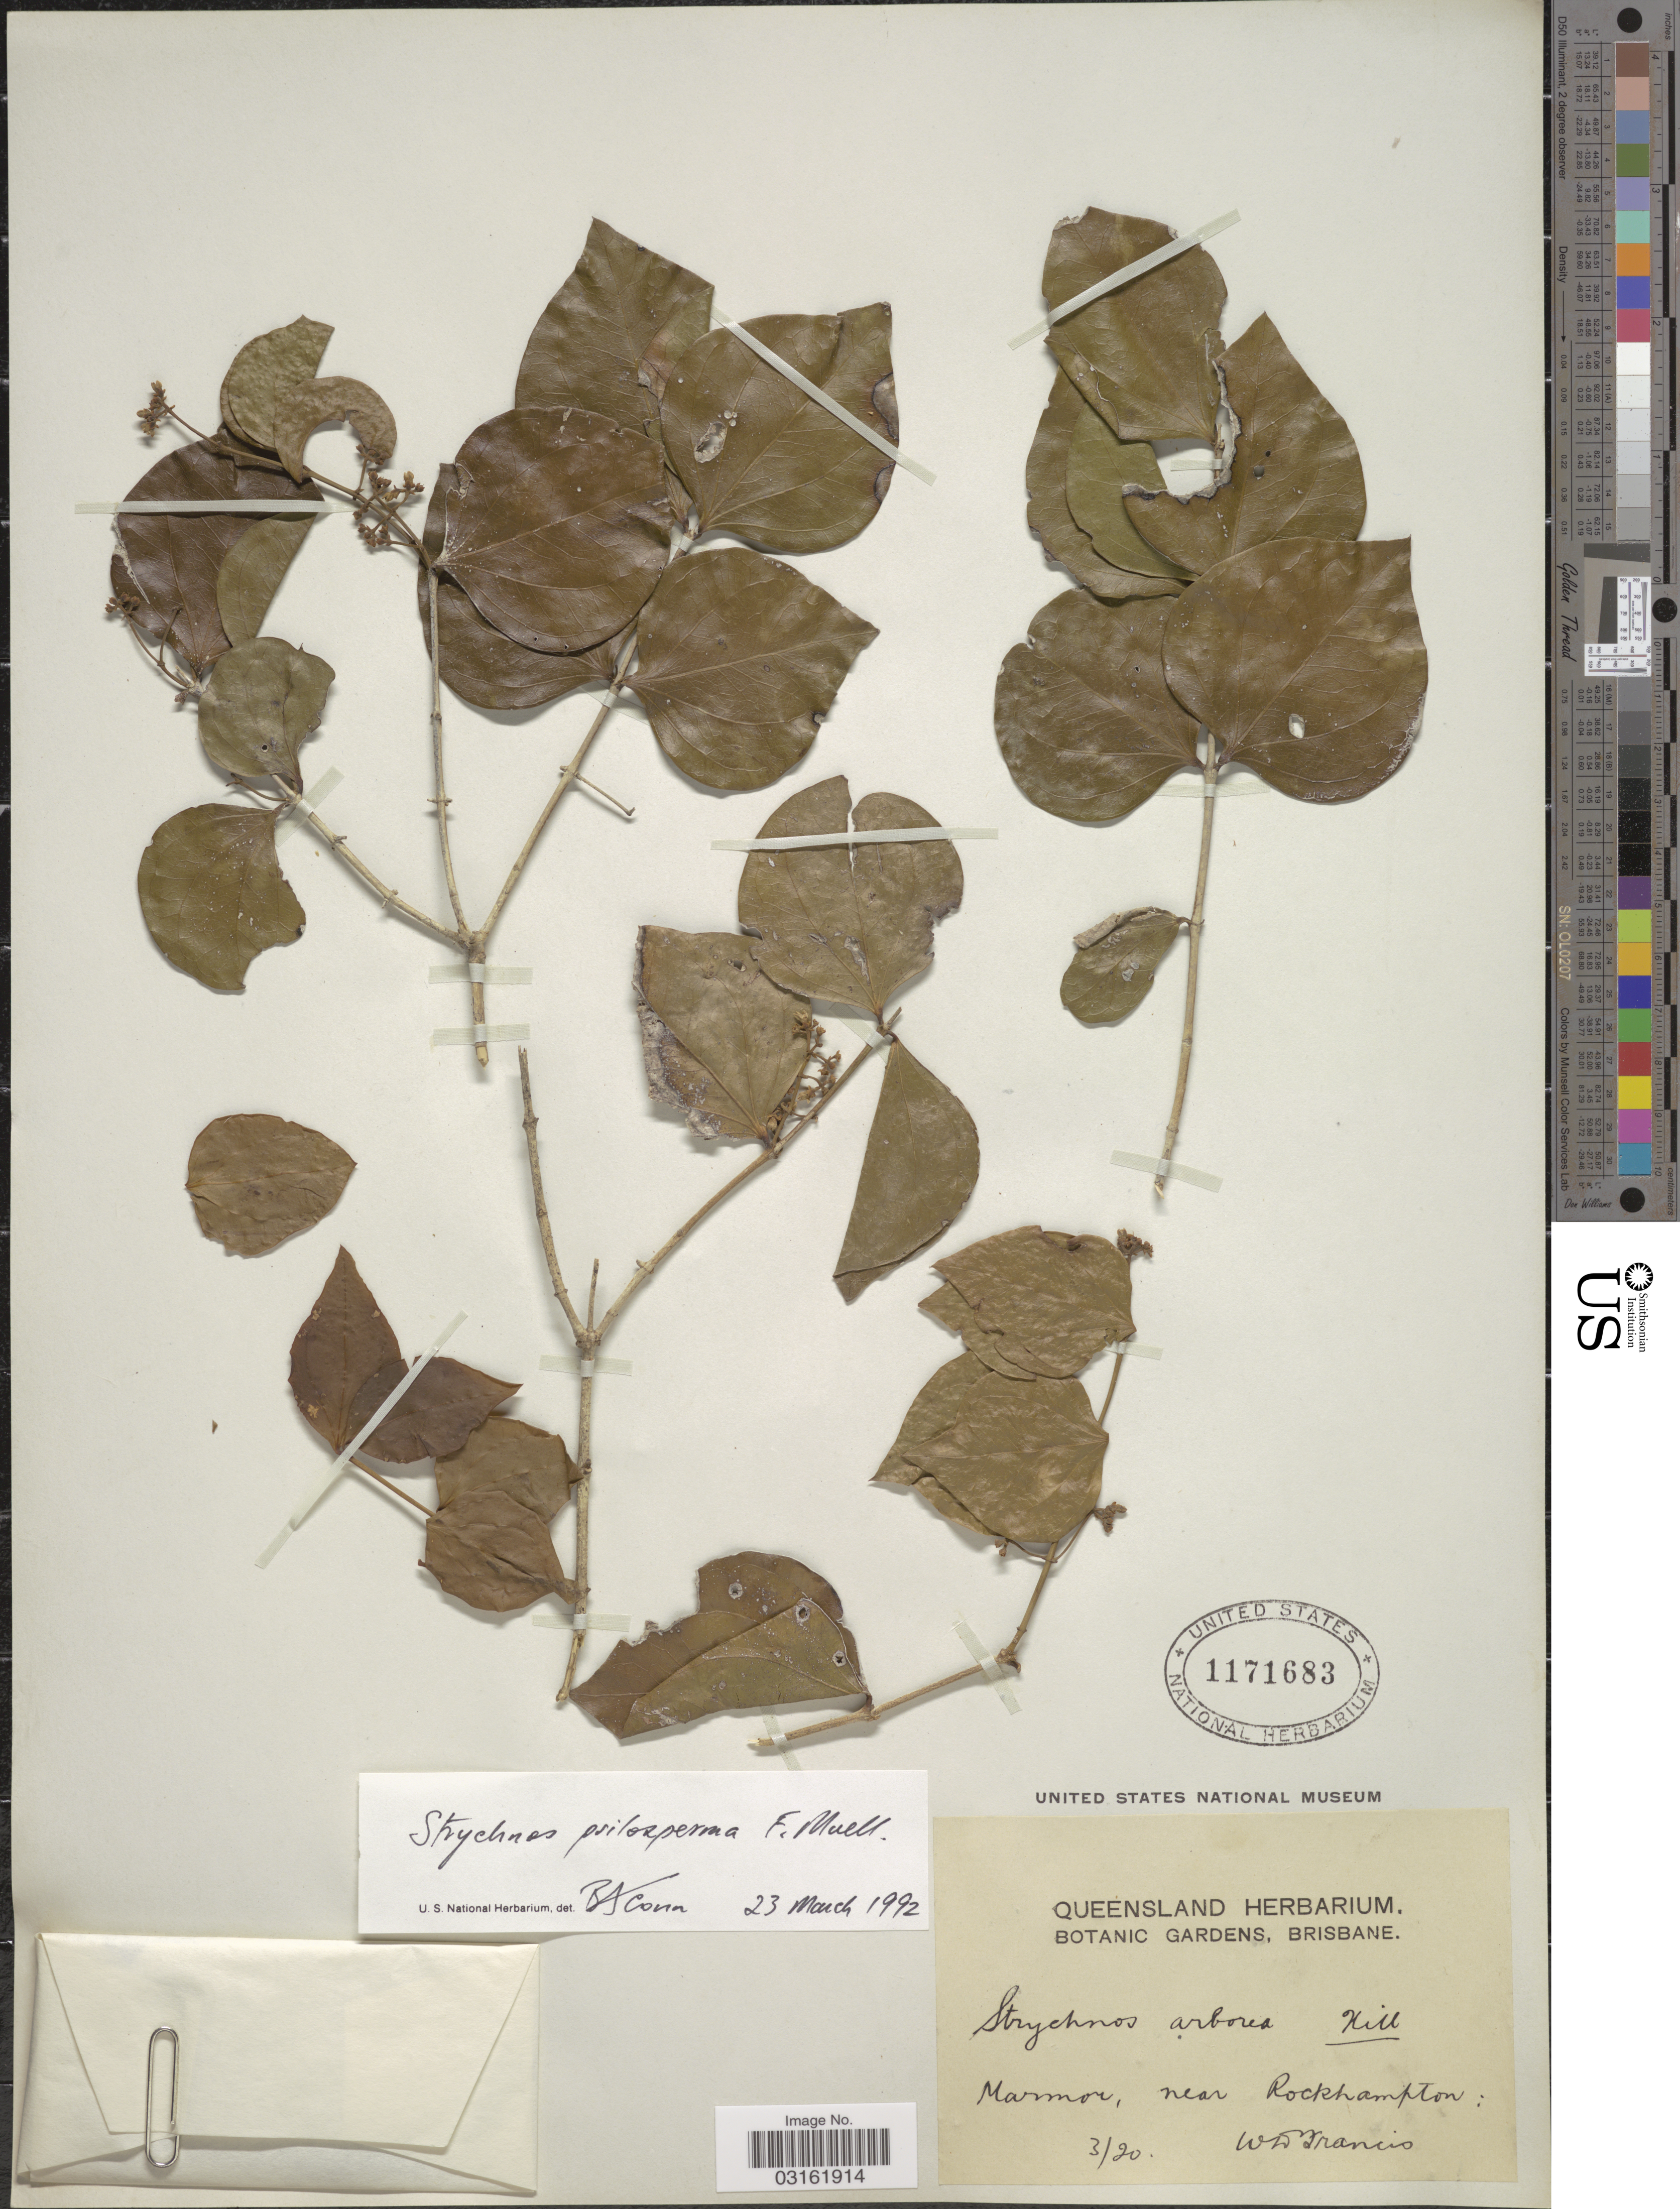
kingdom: Plantae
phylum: Tracheophyta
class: Magnoliopsida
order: Gentianales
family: Loganiaceae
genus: Strychnos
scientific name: Strychnos psilosperma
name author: F. Muell.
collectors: W. Francis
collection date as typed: Transcribed d/m/y: /3/20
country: Australia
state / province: Queensland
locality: Marmor, near Rockhampton.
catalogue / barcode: US 1171683